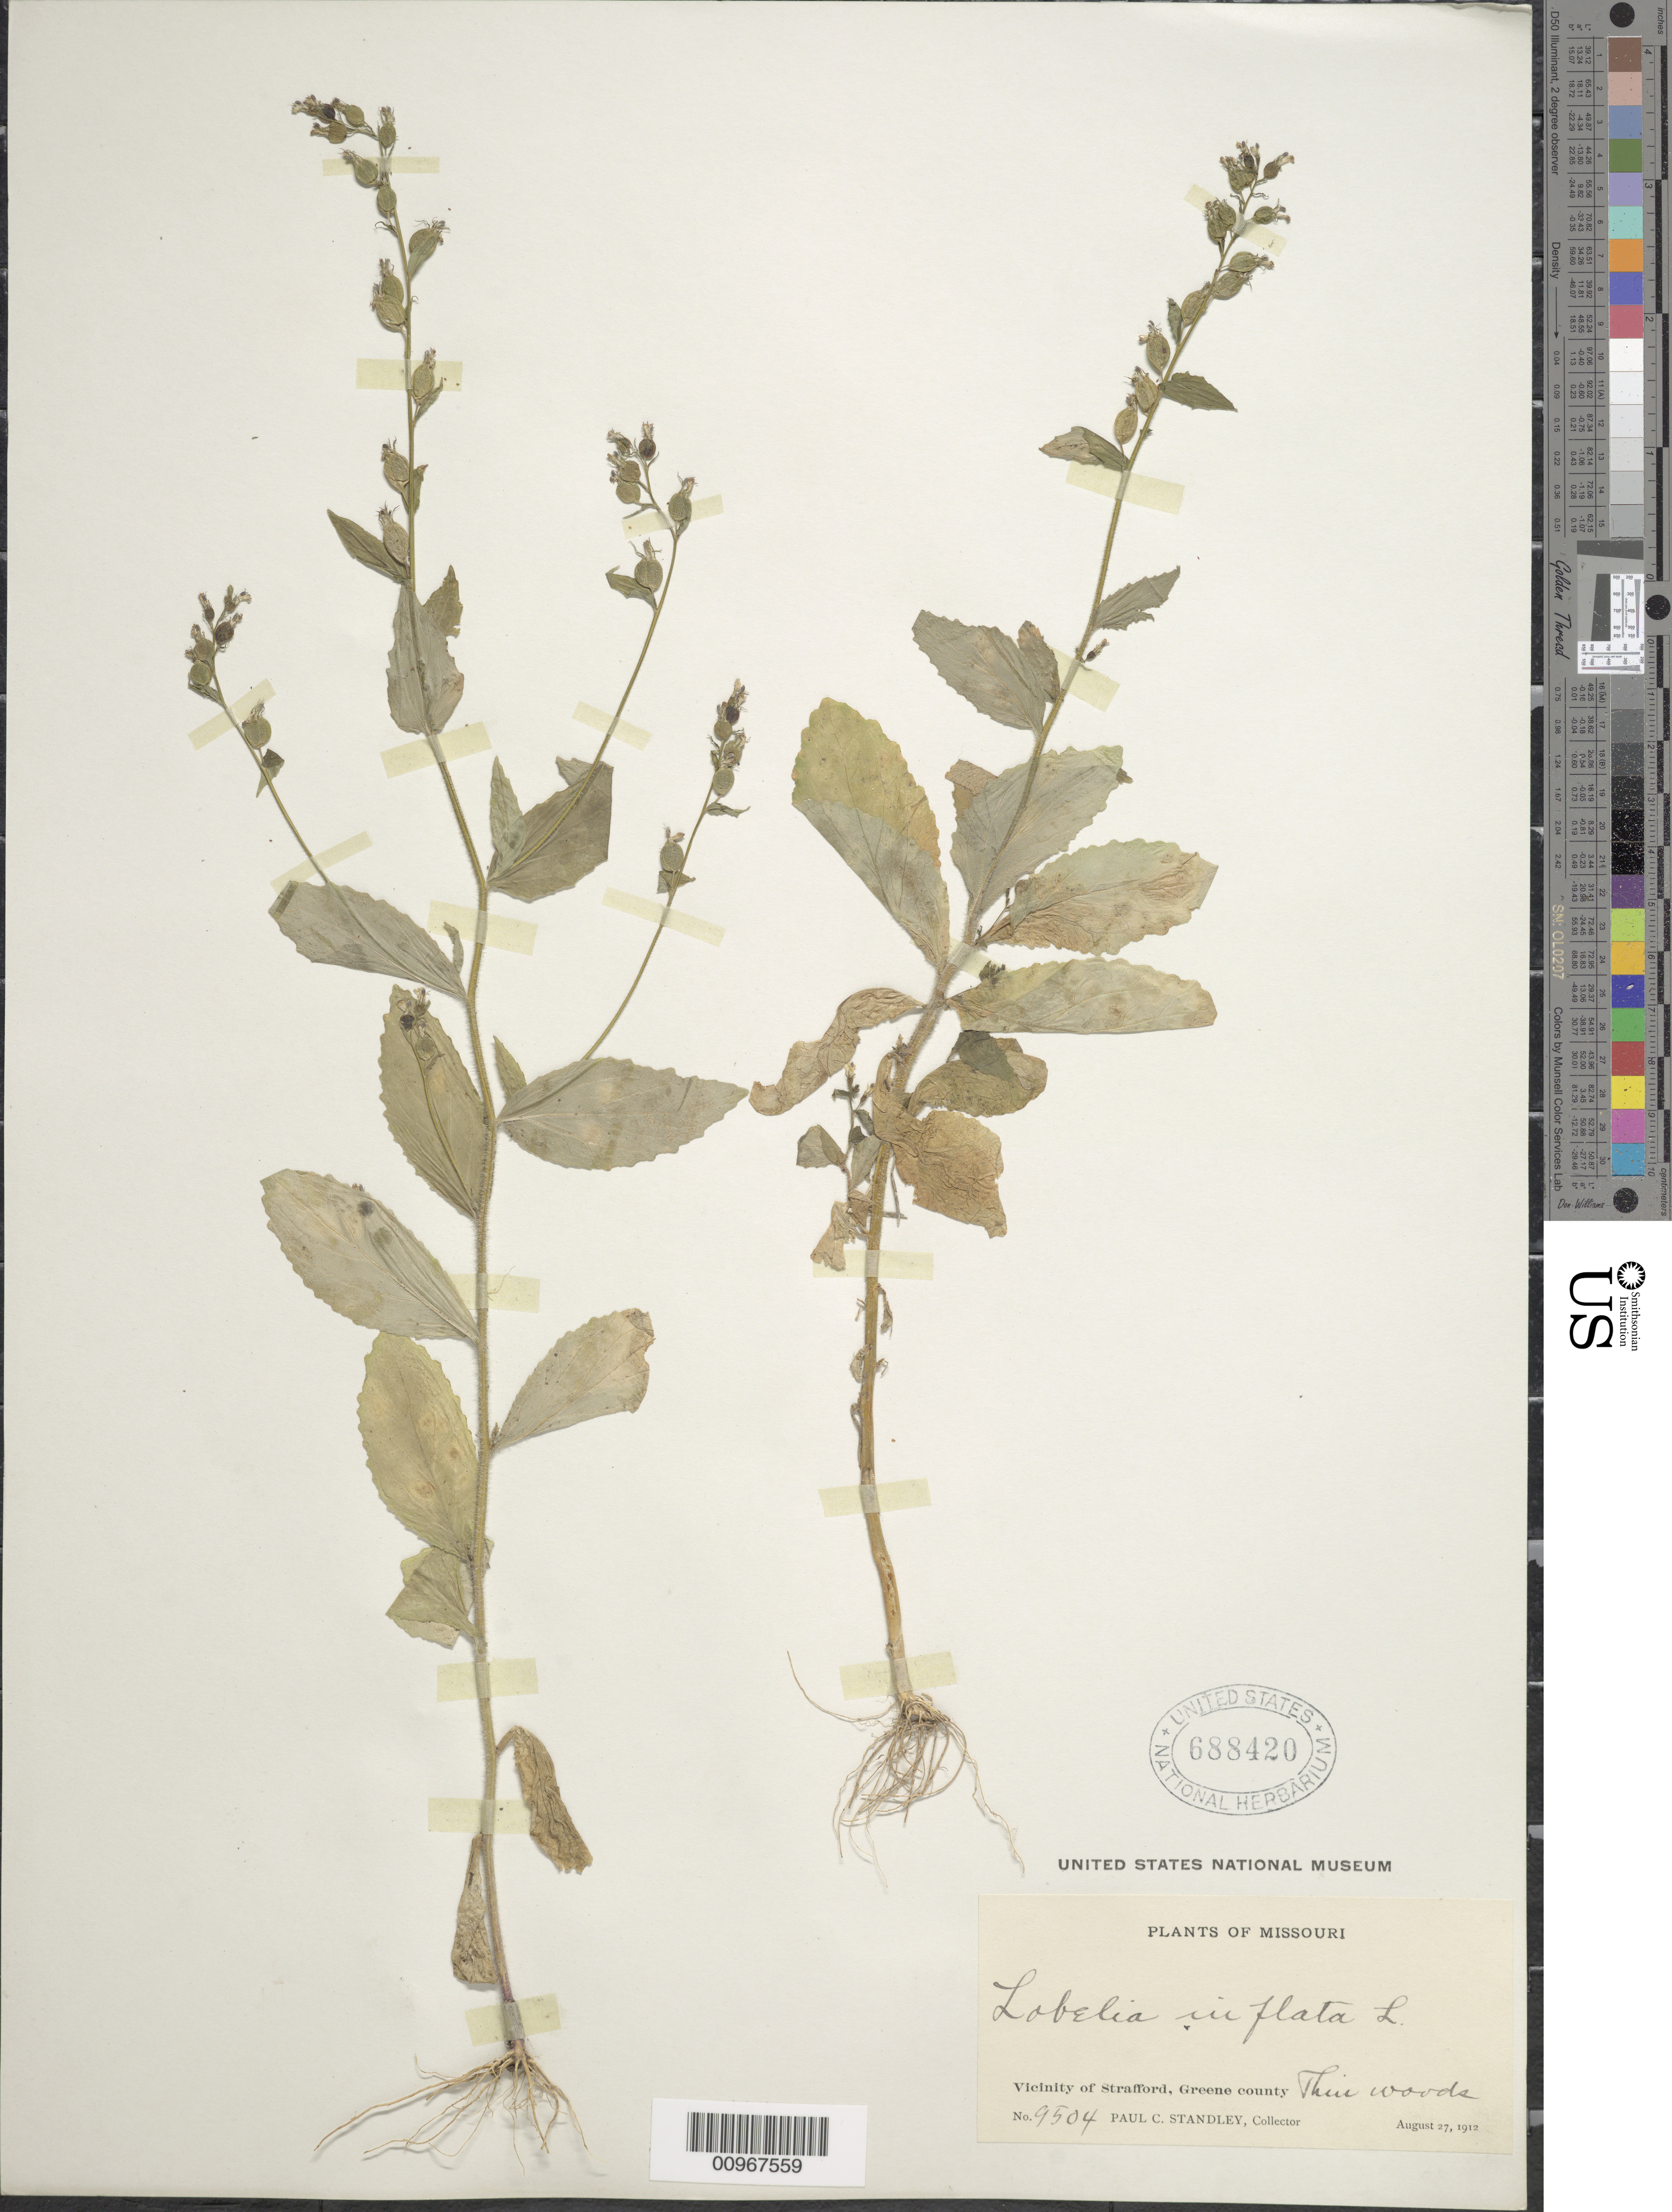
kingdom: Plantae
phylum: Tracheophyta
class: Magnoliopsida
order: Asterales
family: Campanulaceae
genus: Lobelia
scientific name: Lobelia inflata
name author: L.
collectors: P. C. Standley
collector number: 628a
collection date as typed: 27 Aug 1912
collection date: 1912-08-27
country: United States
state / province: Missouri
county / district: Greene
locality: Vicinity of Stafford.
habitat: thin woods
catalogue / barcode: US 688420